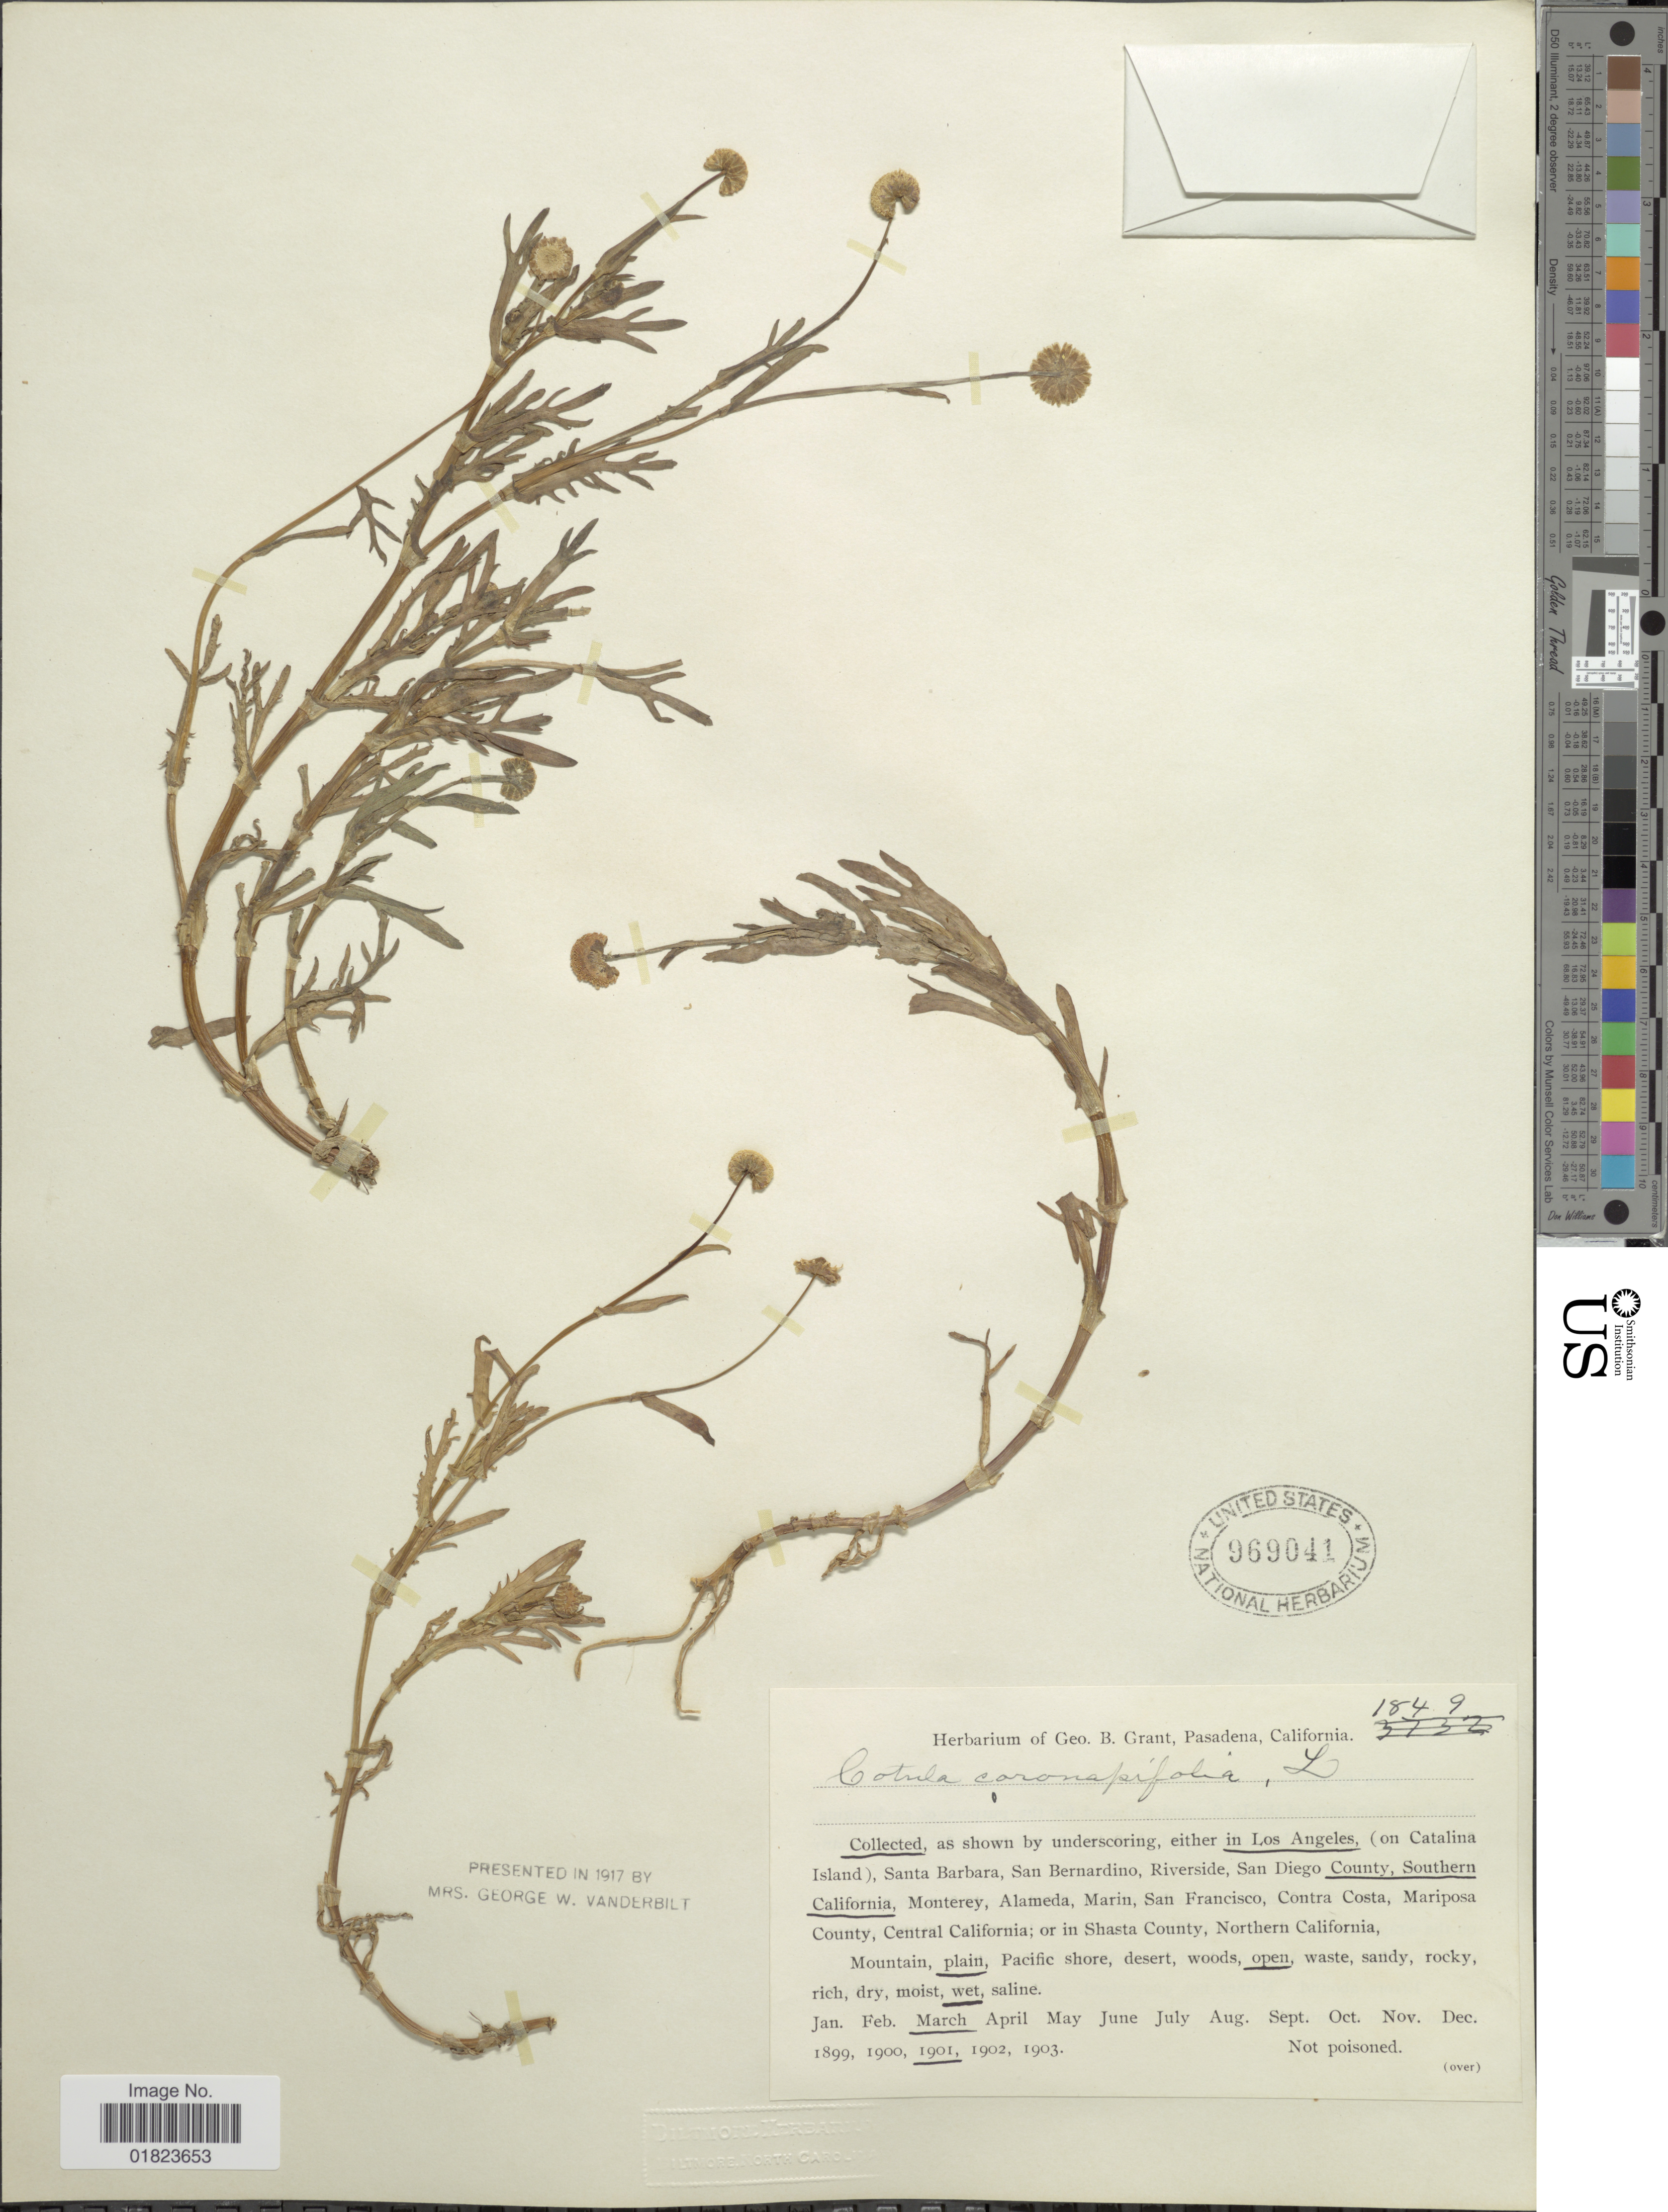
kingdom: Plantae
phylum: Tracheophyta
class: Magnoliopsida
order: Asterales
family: Asteraceae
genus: Cotula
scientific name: Cotula coronopifolia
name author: L.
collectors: ex herb. G. B. Grant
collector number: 1849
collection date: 1901-03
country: United States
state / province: California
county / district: Los Angeles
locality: In Los Angeles, County, Southern California.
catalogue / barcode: US 969041